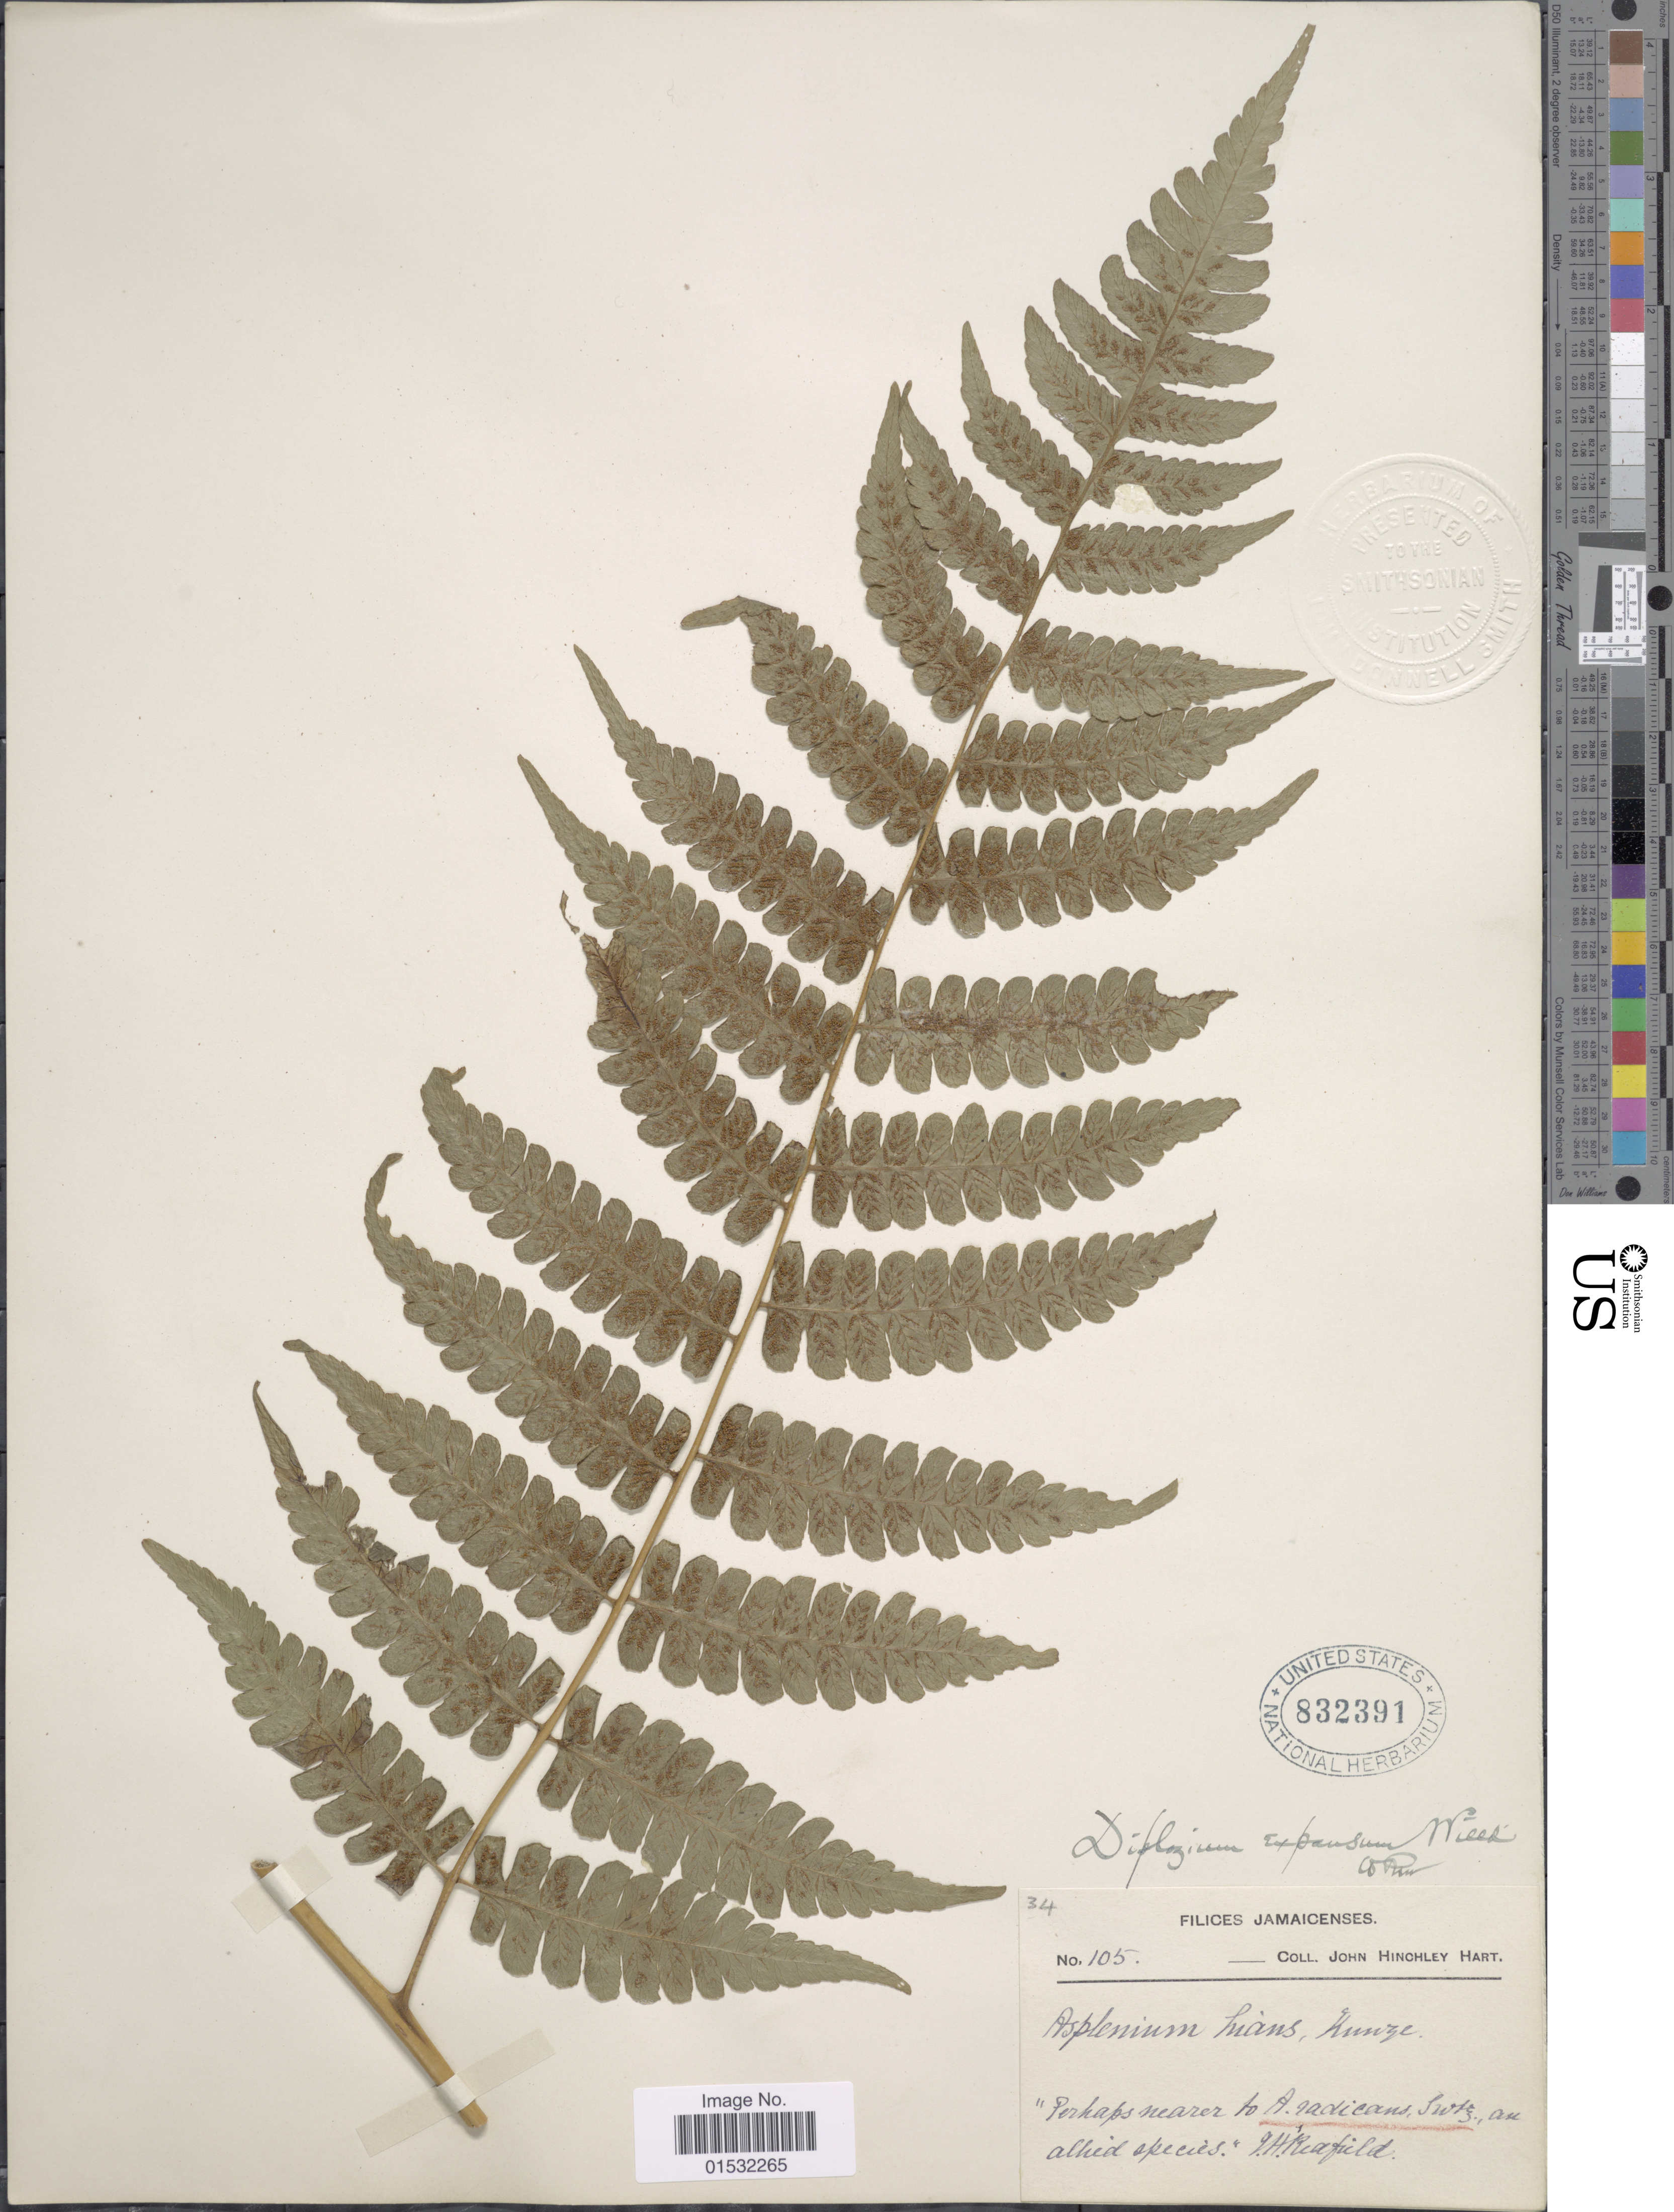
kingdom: Plantae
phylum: Tracheophyta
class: Polypodiopsida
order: Polypodiales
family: Athyriaceae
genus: Diplazium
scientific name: Diplazium expansum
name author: Willd.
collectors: J. H. Hart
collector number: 105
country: Jamaica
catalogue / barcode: US 832391